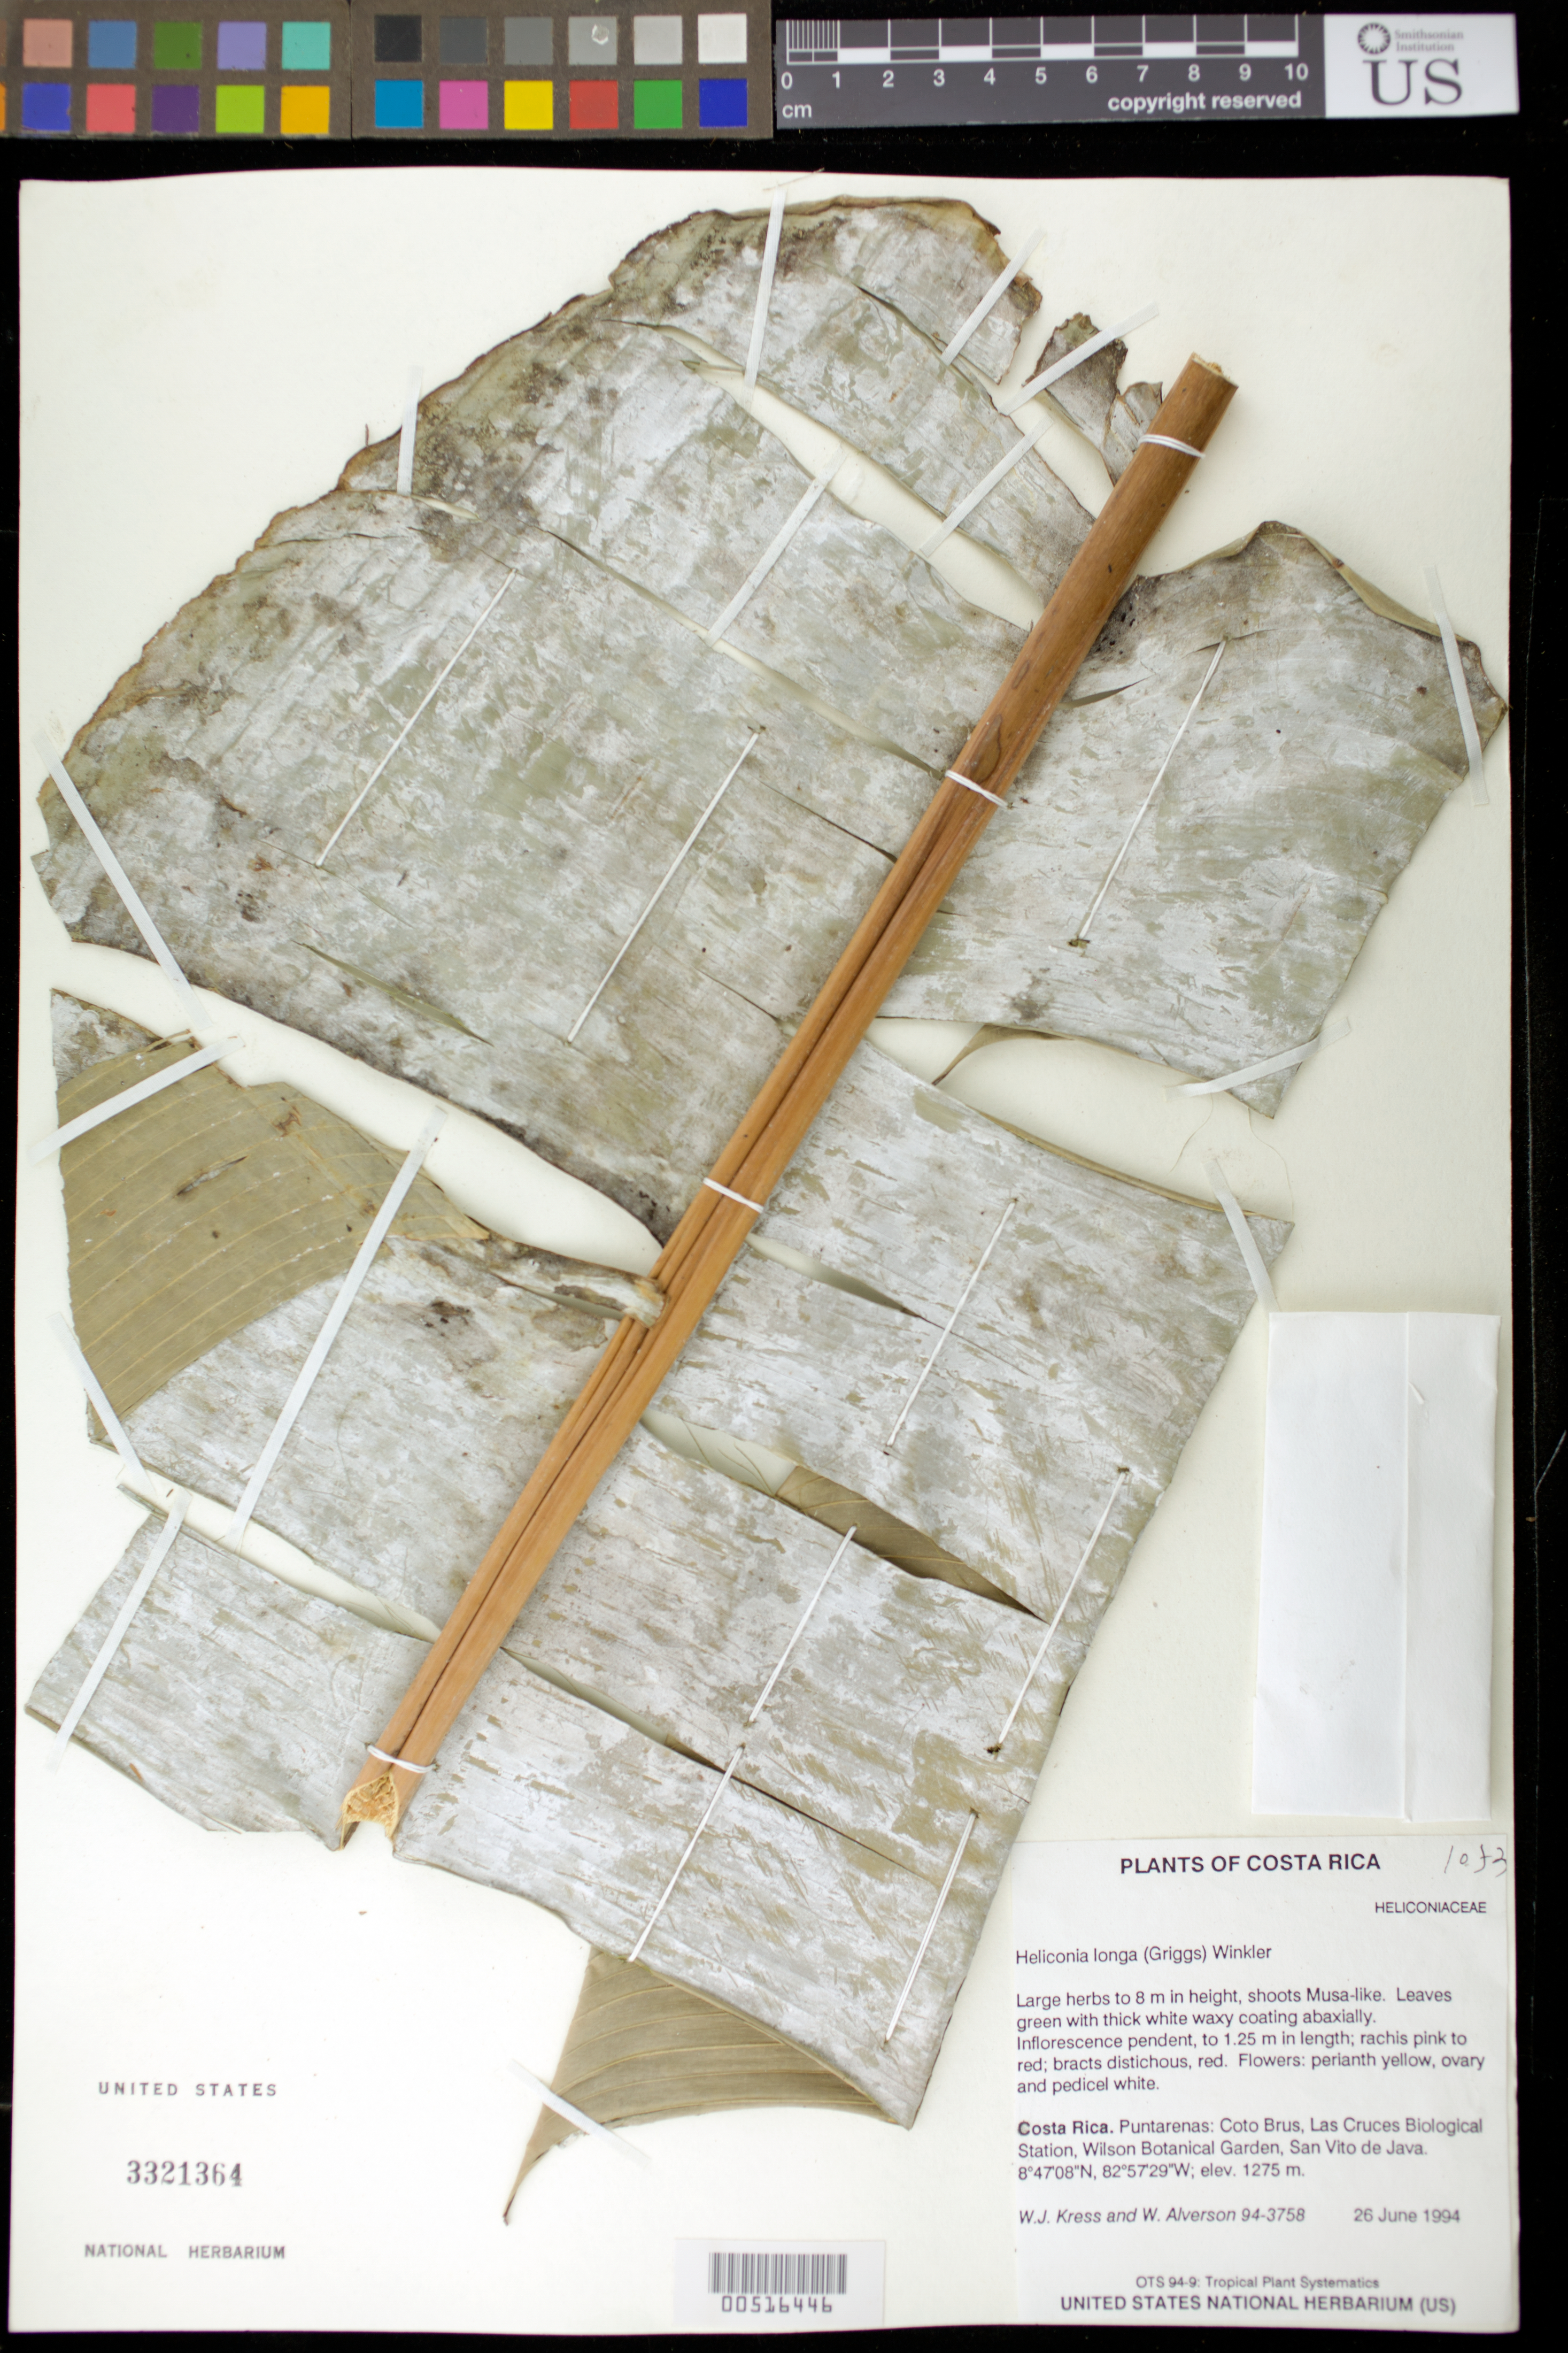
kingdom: Plantae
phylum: Tracheophyta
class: Liliopsida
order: Zingiberales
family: Heliconiaceae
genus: Heliconia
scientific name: Heliconia longa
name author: (R.F. Griggs) H.J.P. Winkl.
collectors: W. J. Kress & W. S. Alverson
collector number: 94-3758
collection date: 1994-06-26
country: Costa Rica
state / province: Puntarenas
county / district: Coto Brus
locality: Las Cruces Biological Station, Wilson Botanical Garden, San Vito de Java.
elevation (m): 1275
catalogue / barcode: US 3321364